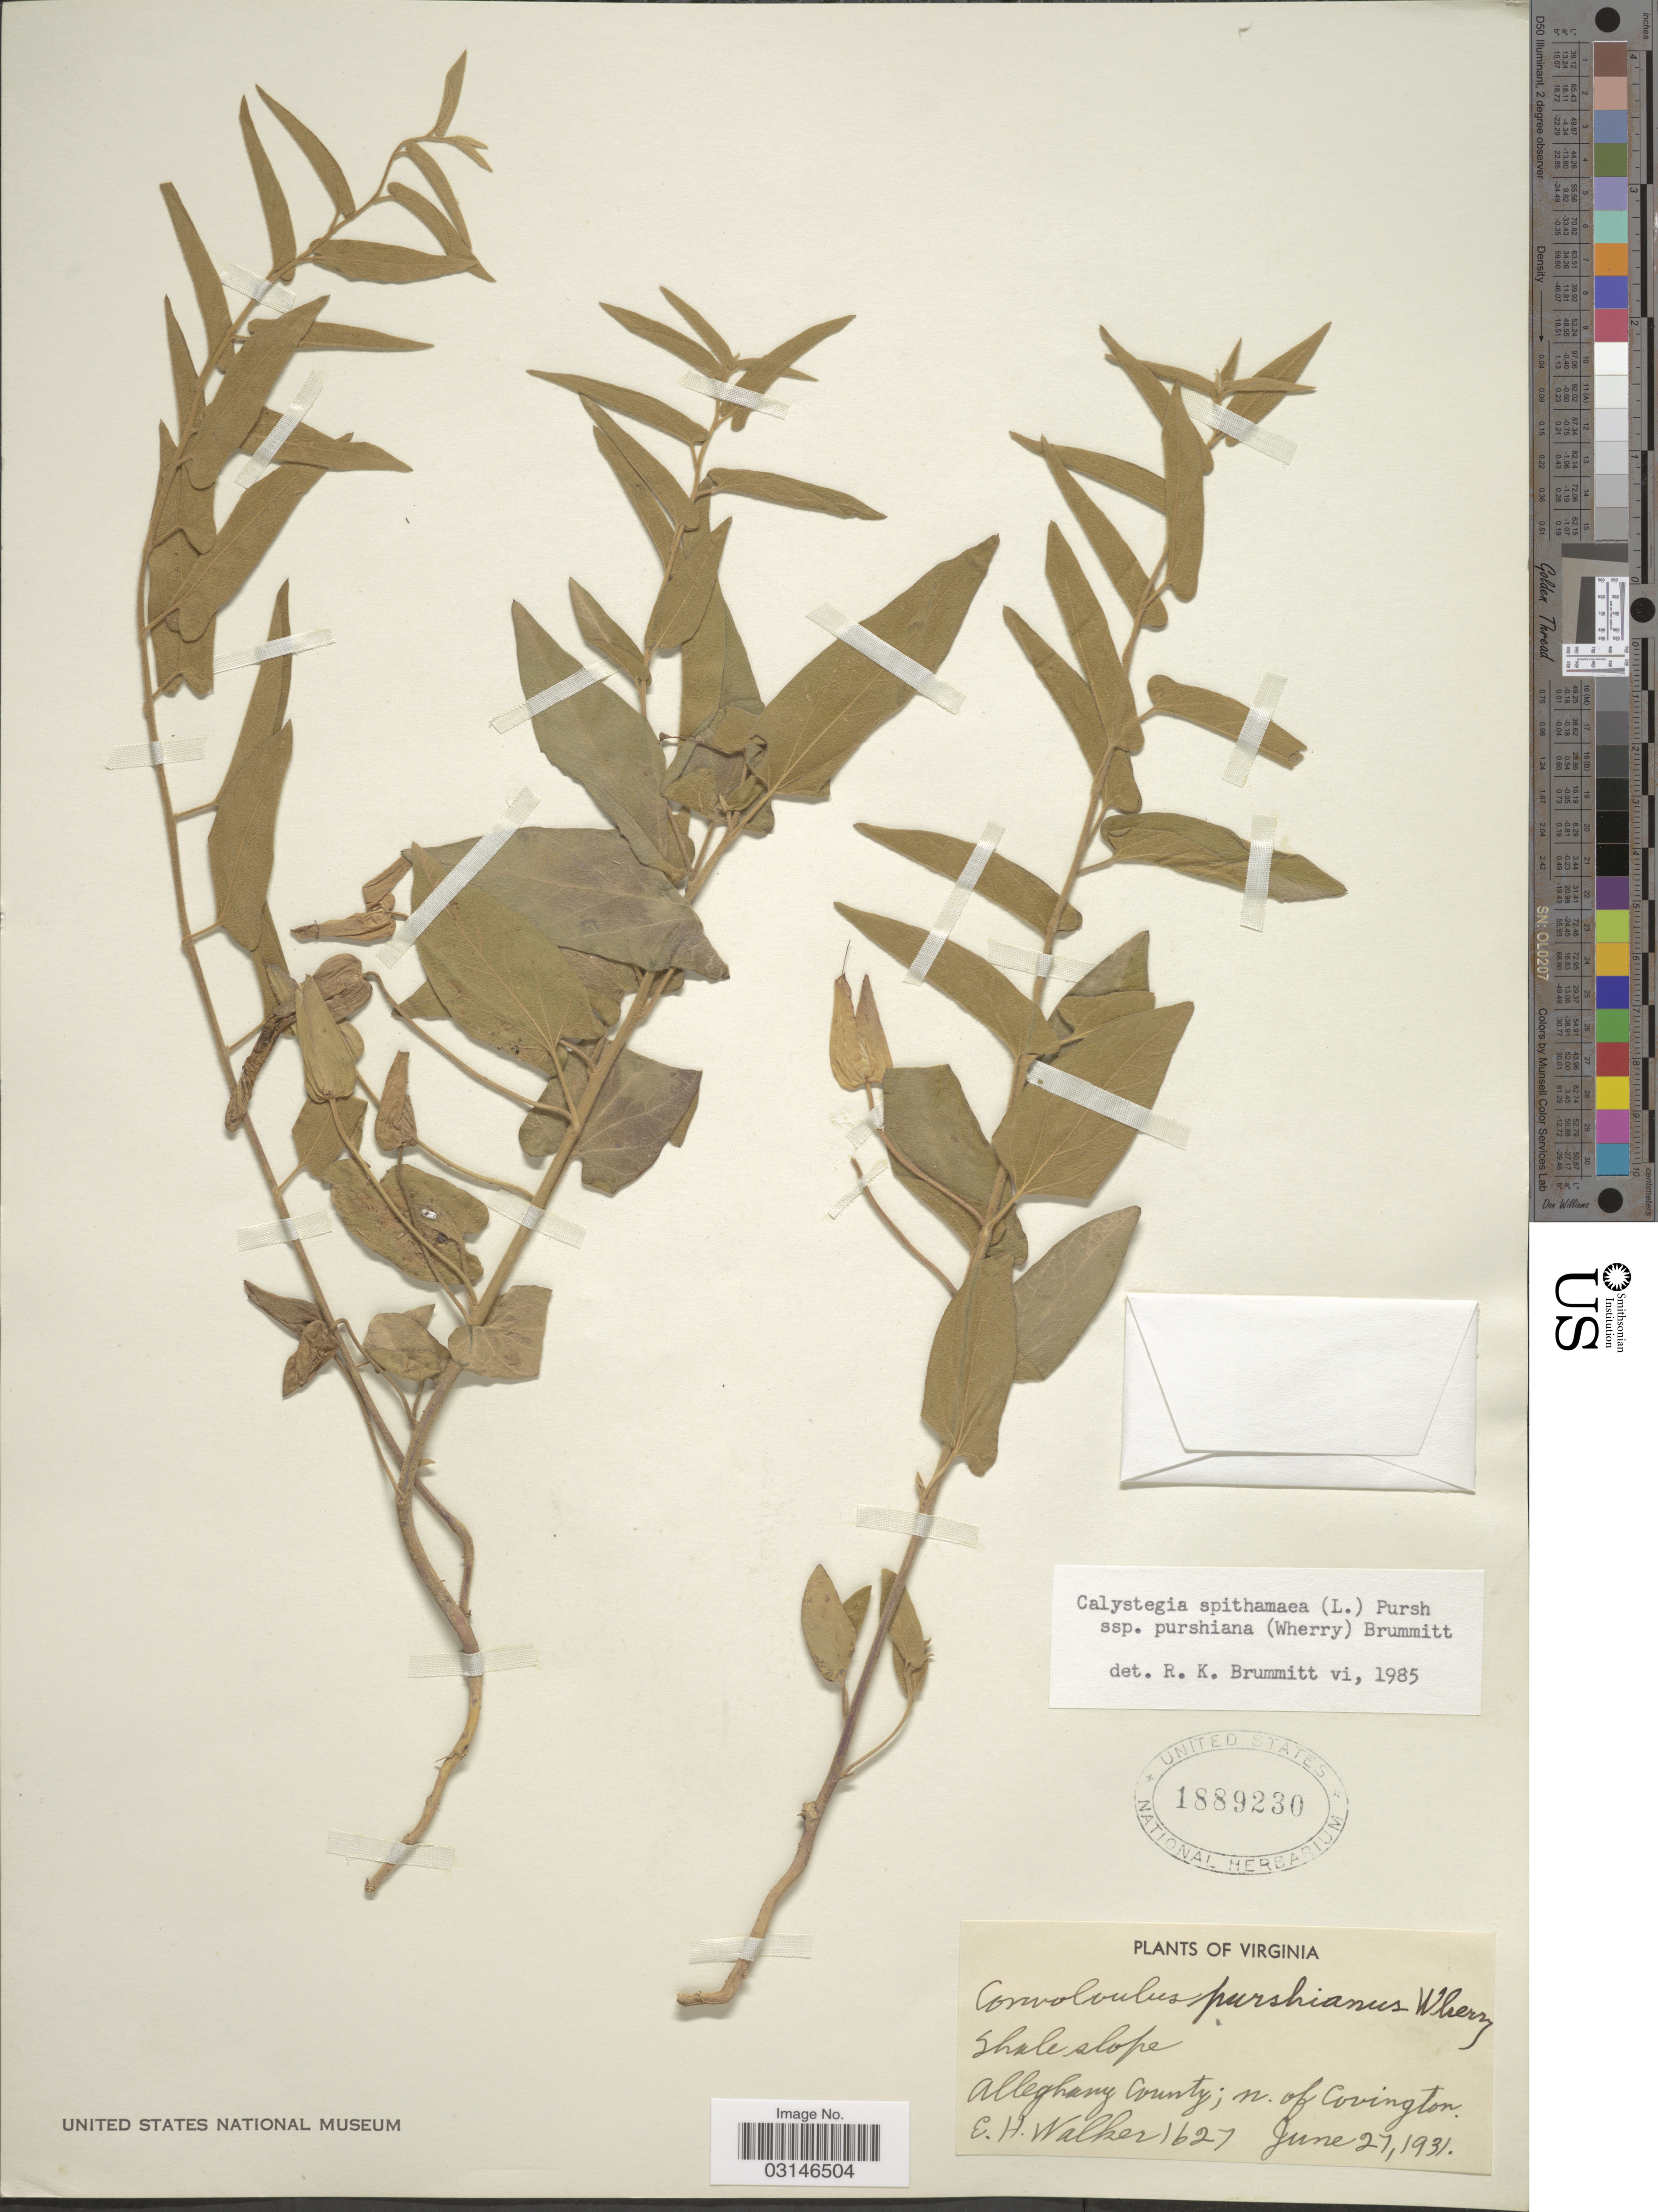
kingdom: Plantae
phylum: Tracheophyta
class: Magnoliopsida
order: Solanales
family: Convolvulaceae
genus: Calystegia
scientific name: Calystegia spithamaea subsp. purshiana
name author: (Wherry) Brummitt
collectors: E. H. Walker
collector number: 1627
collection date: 1931-06-27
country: United States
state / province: Virginia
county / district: Alleghany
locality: Shale slope; N of Covington.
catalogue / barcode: US 1889230